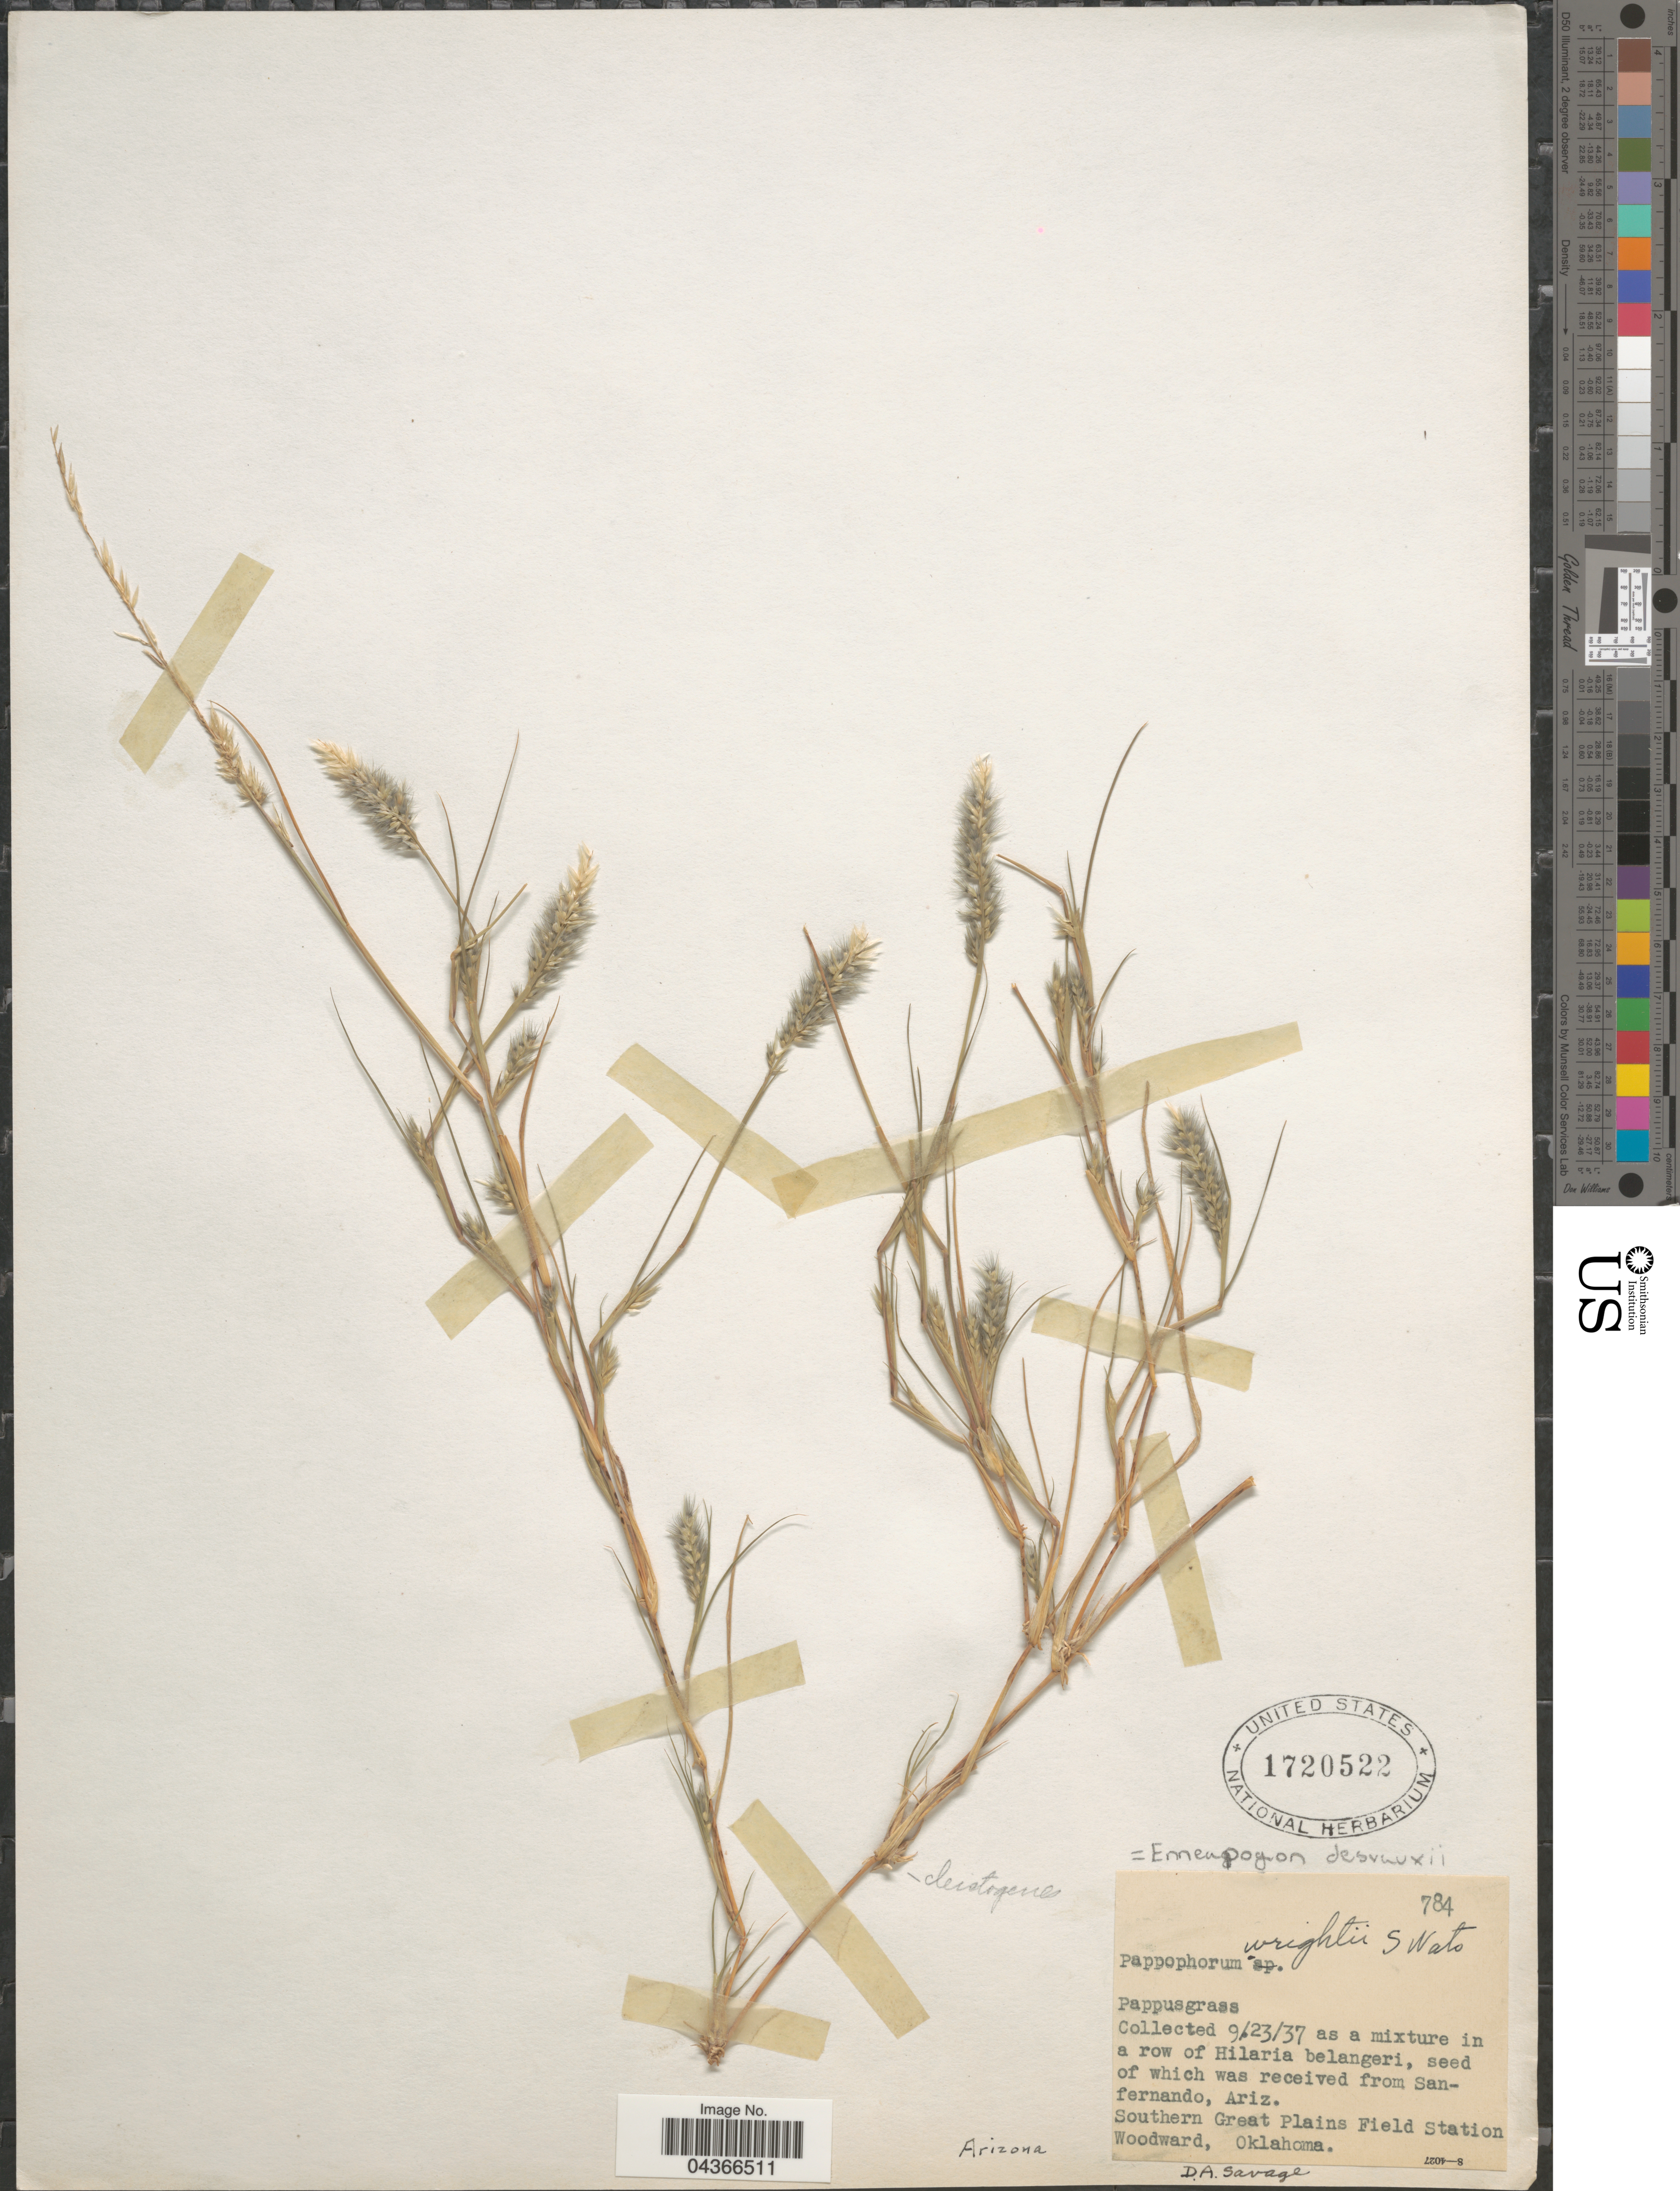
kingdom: Plantae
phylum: Tracheophyta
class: Liliopsida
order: Poales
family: Poaceae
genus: Enneapogon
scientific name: Enneapogon desvauxii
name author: P. Beauv.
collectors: D. Savage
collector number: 784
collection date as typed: Transcribed d/m/y: 23/9/37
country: United States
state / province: Oklahoma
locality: Southern Great Plains Field Station Woodward.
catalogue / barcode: US 1720522